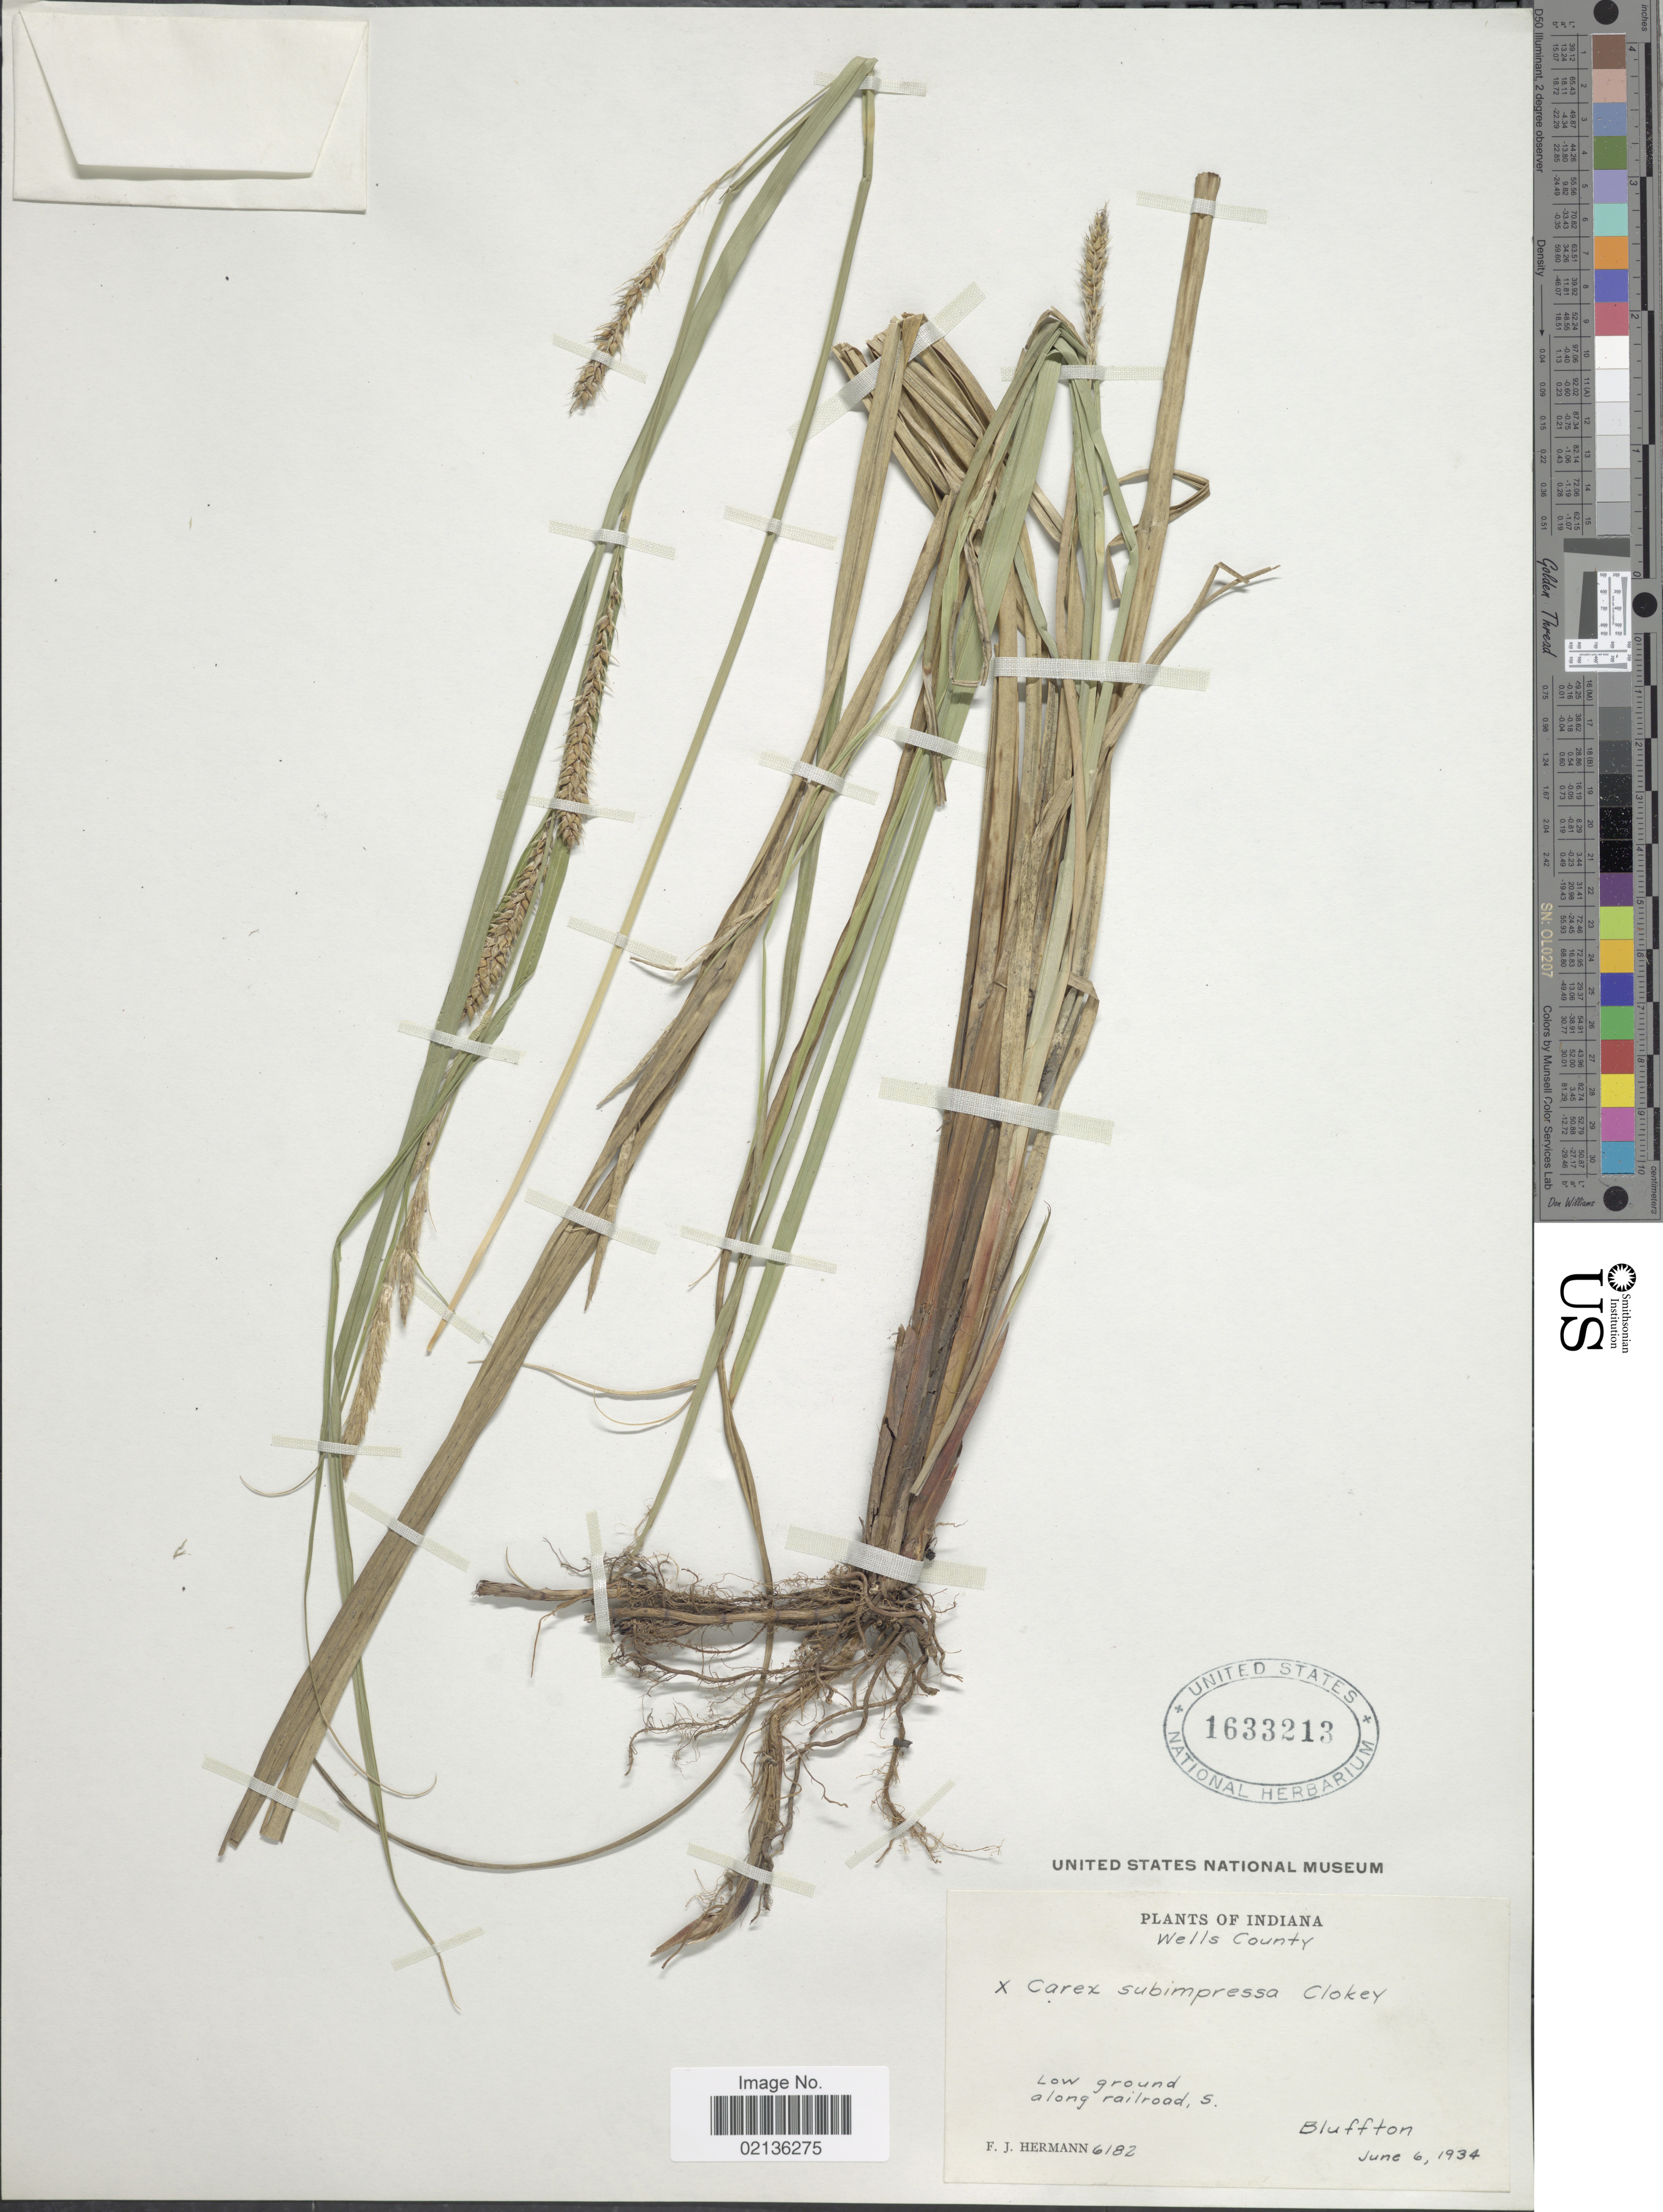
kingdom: Plantae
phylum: Tracheophyta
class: Liliopsida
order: Poales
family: Cyperaceae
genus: Carex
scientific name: Carex x subimpressa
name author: Clokey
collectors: F. J. Hermann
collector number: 6182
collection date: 1934-06-06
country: United States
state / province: Indiana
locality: Wells County, along railroad S Bluffton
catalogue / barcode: US 1633213